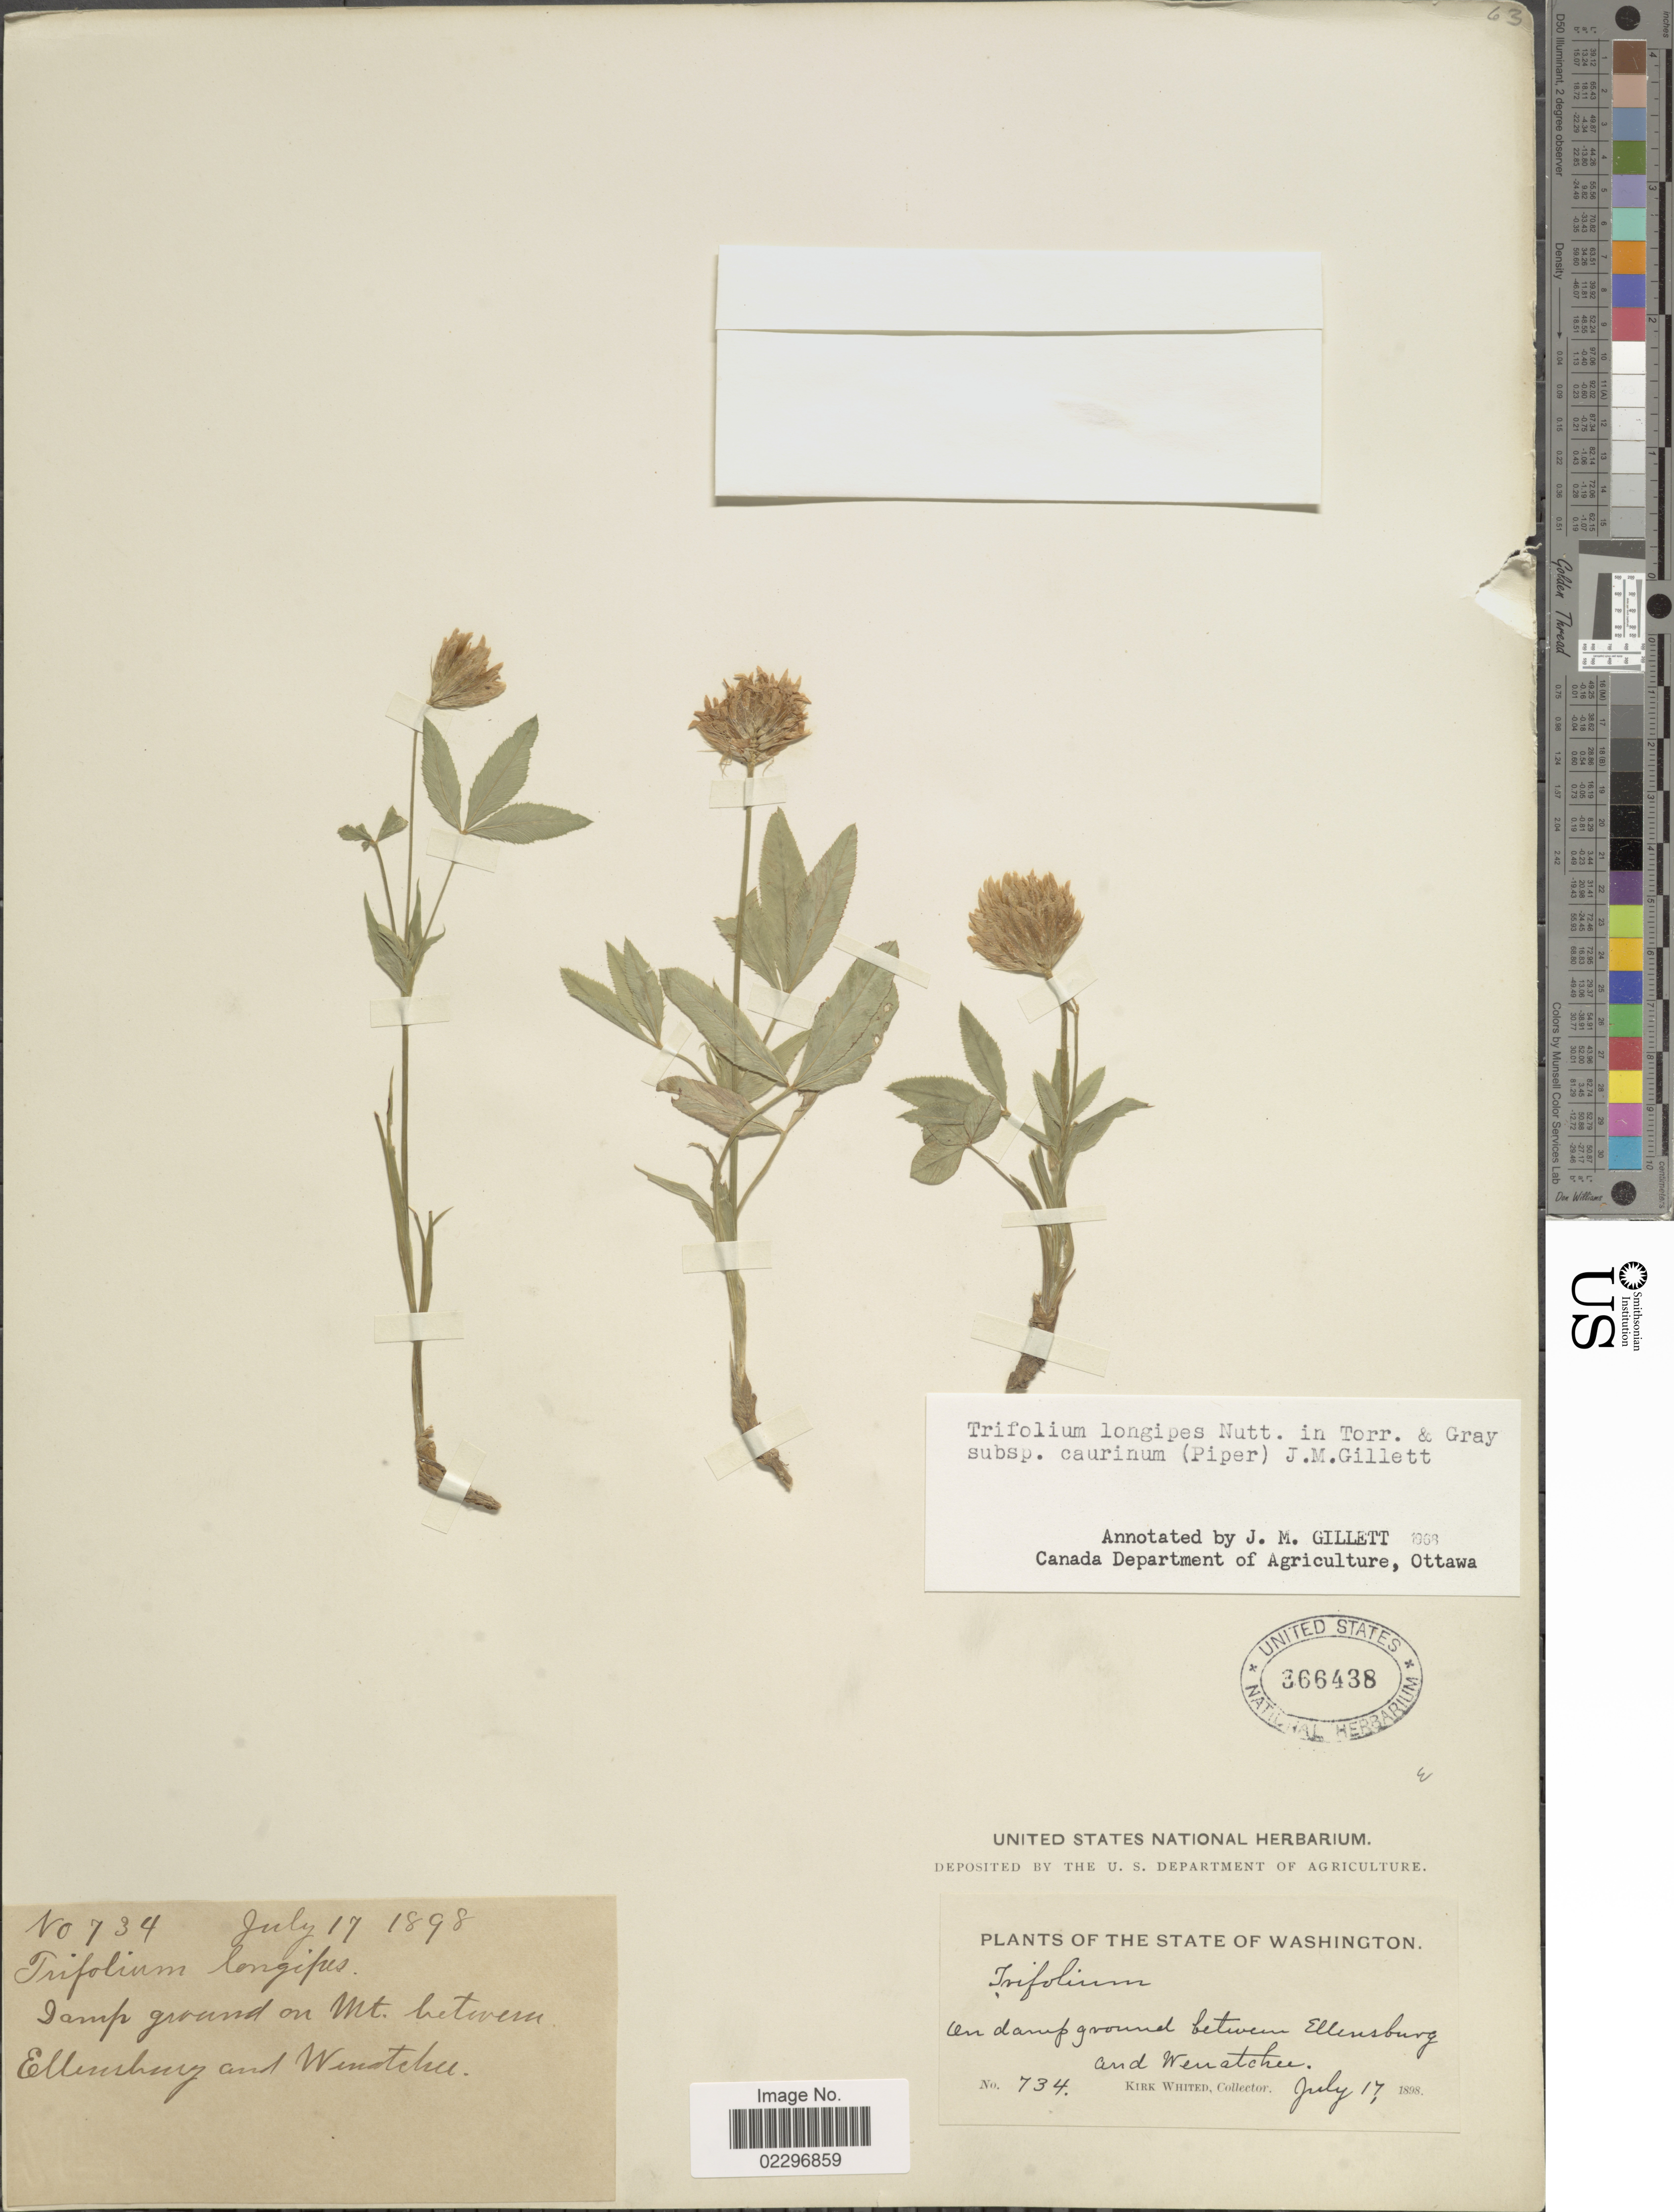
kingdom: Plantae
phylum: Tracheophyta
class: Magnoliopsida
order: Fabales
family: Fabaceae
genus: Trifolium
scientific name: Trifolium longipes subsp. caurinum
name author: (Piper) J.M. Gillett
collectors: K. White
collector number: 734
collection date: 1898-07-17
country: United States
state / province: Washington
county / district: Chelan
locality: On damp ground between Ellensburg and Wenatchee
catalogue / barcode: US 366438